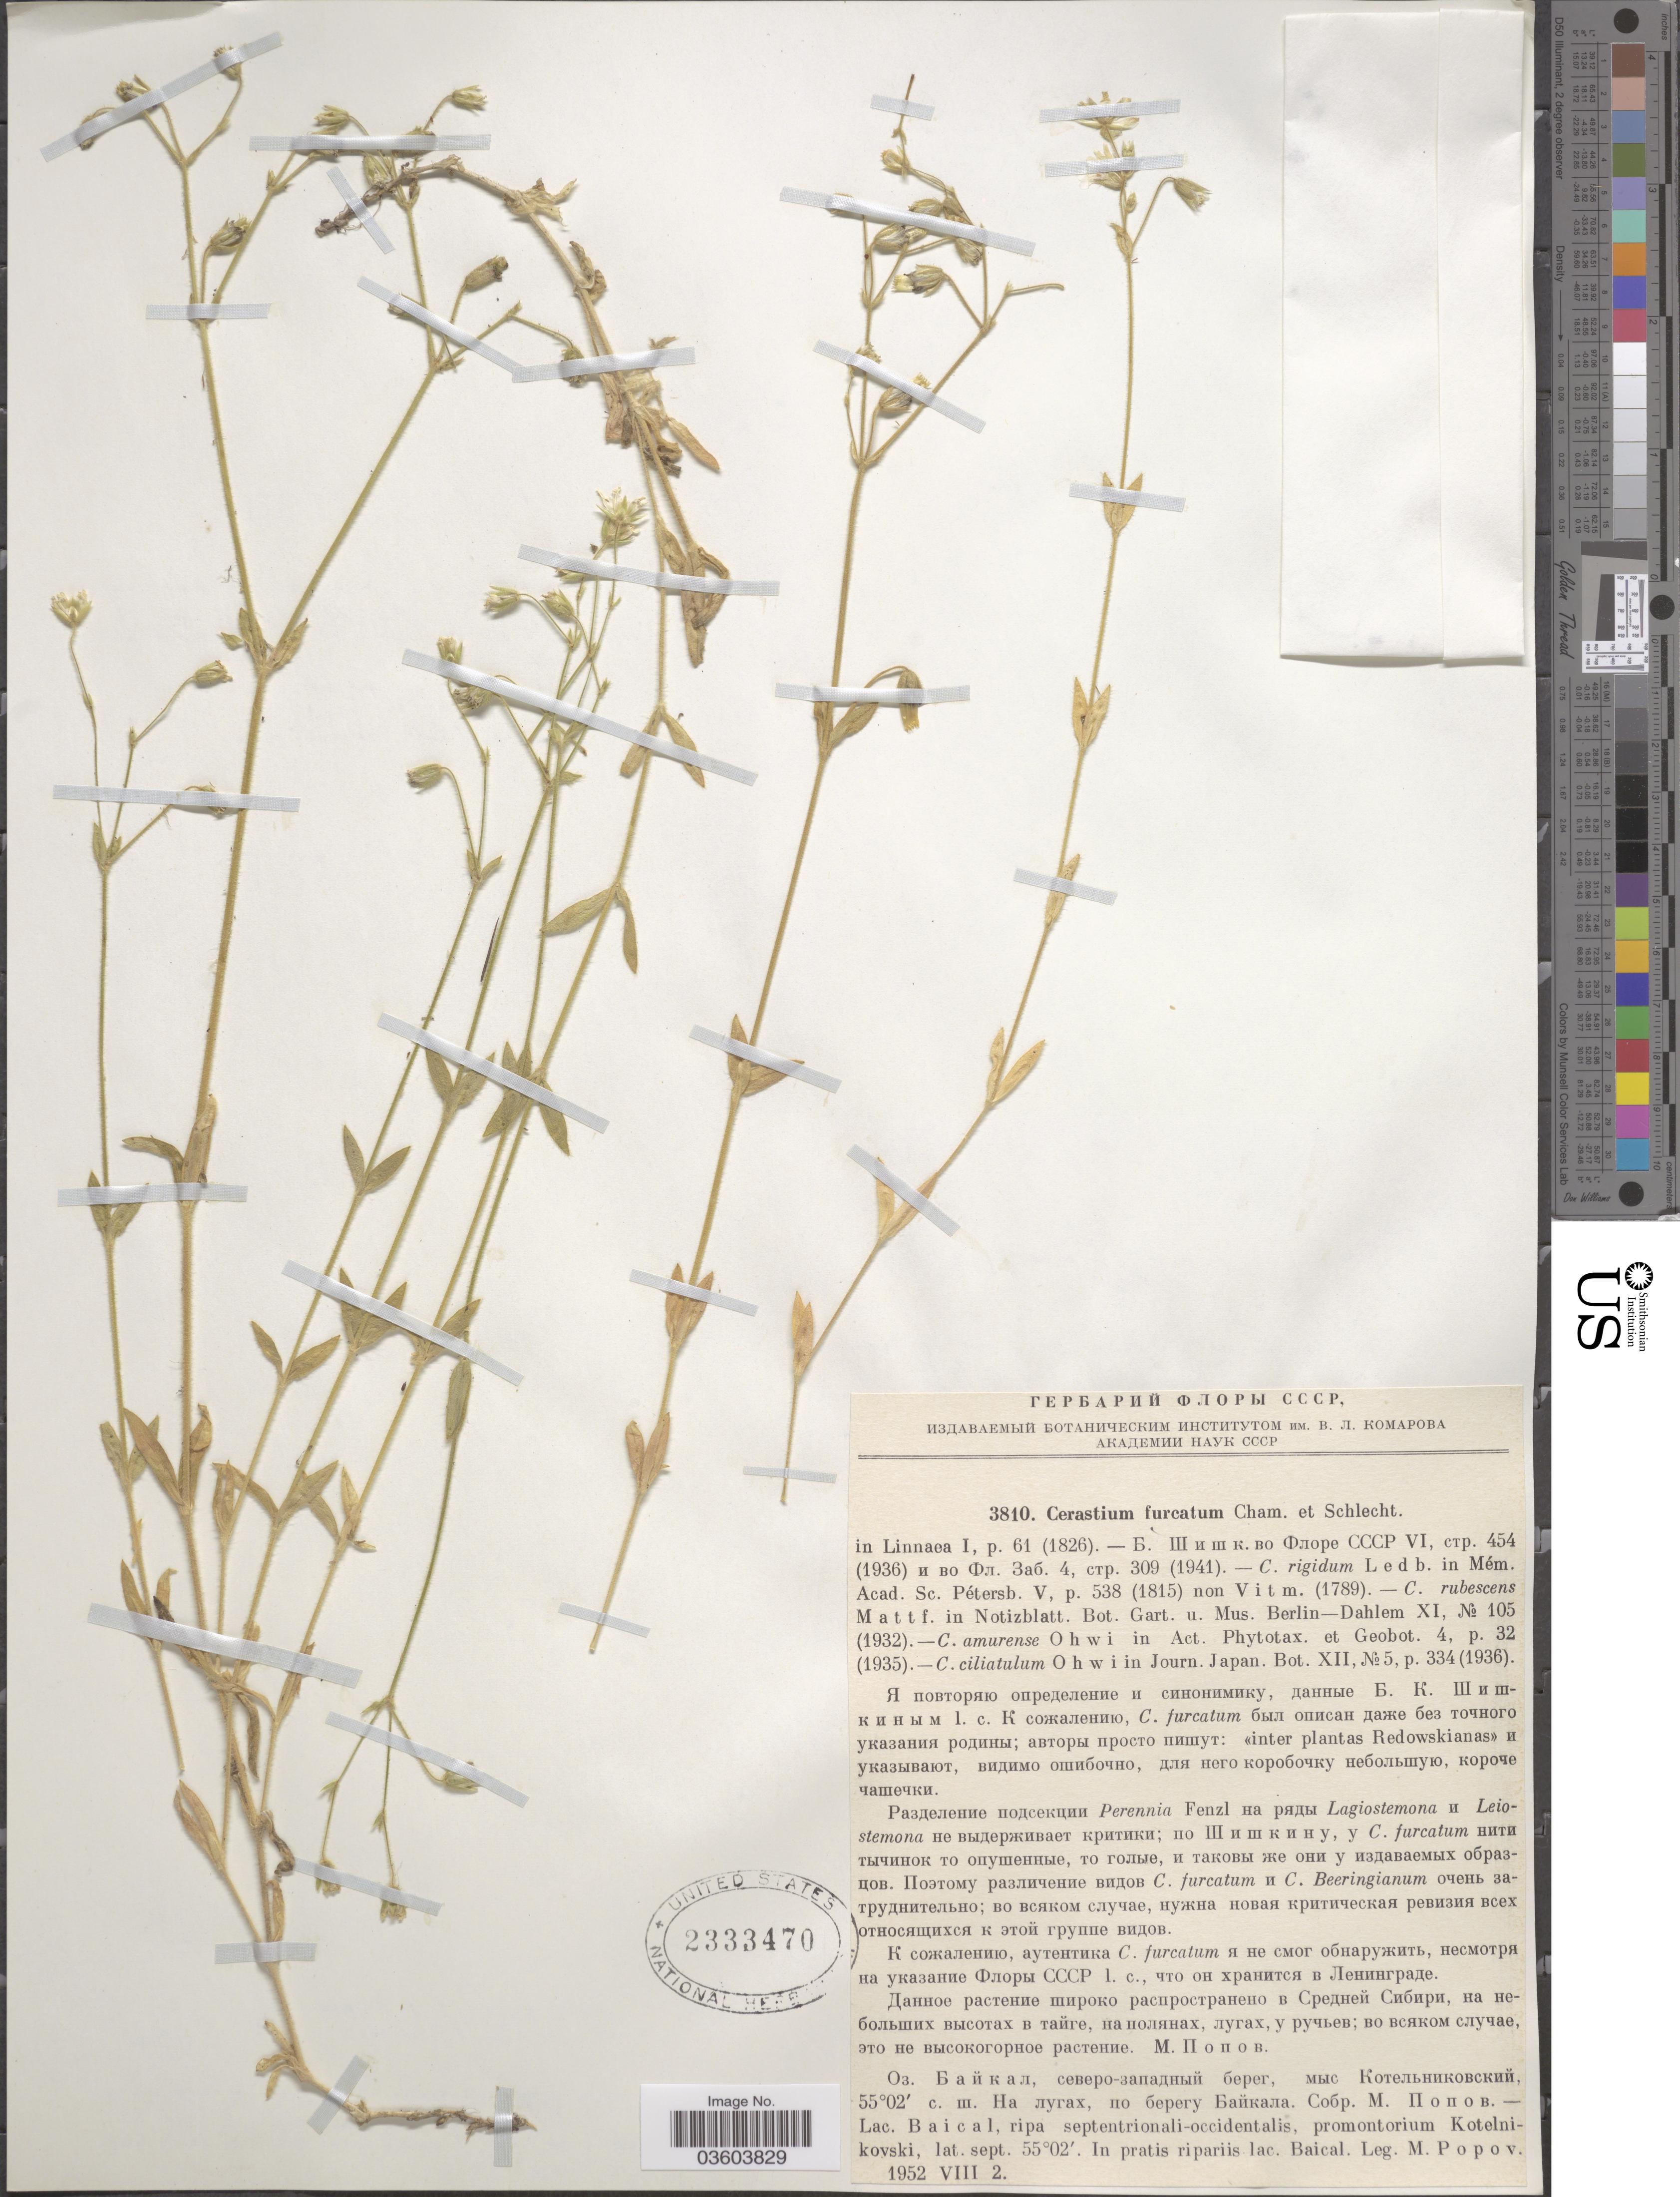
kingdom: Plantae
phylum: Tracheophyta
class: Magnoliopsida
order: Caryophyllales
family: Caryophyllaceae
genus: Cerastium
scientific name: Cerastium furcatum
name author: (Gren.) Cham. & Schltdl.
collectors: M. Popov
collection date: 1952-08-02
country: Russian Federation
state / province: Buryatia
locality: Baical, ripa septentrionali-occidentalis, prmontorium Kotelnikovski. In pratis ripariis lac. Baical.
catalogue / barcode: US 2333470